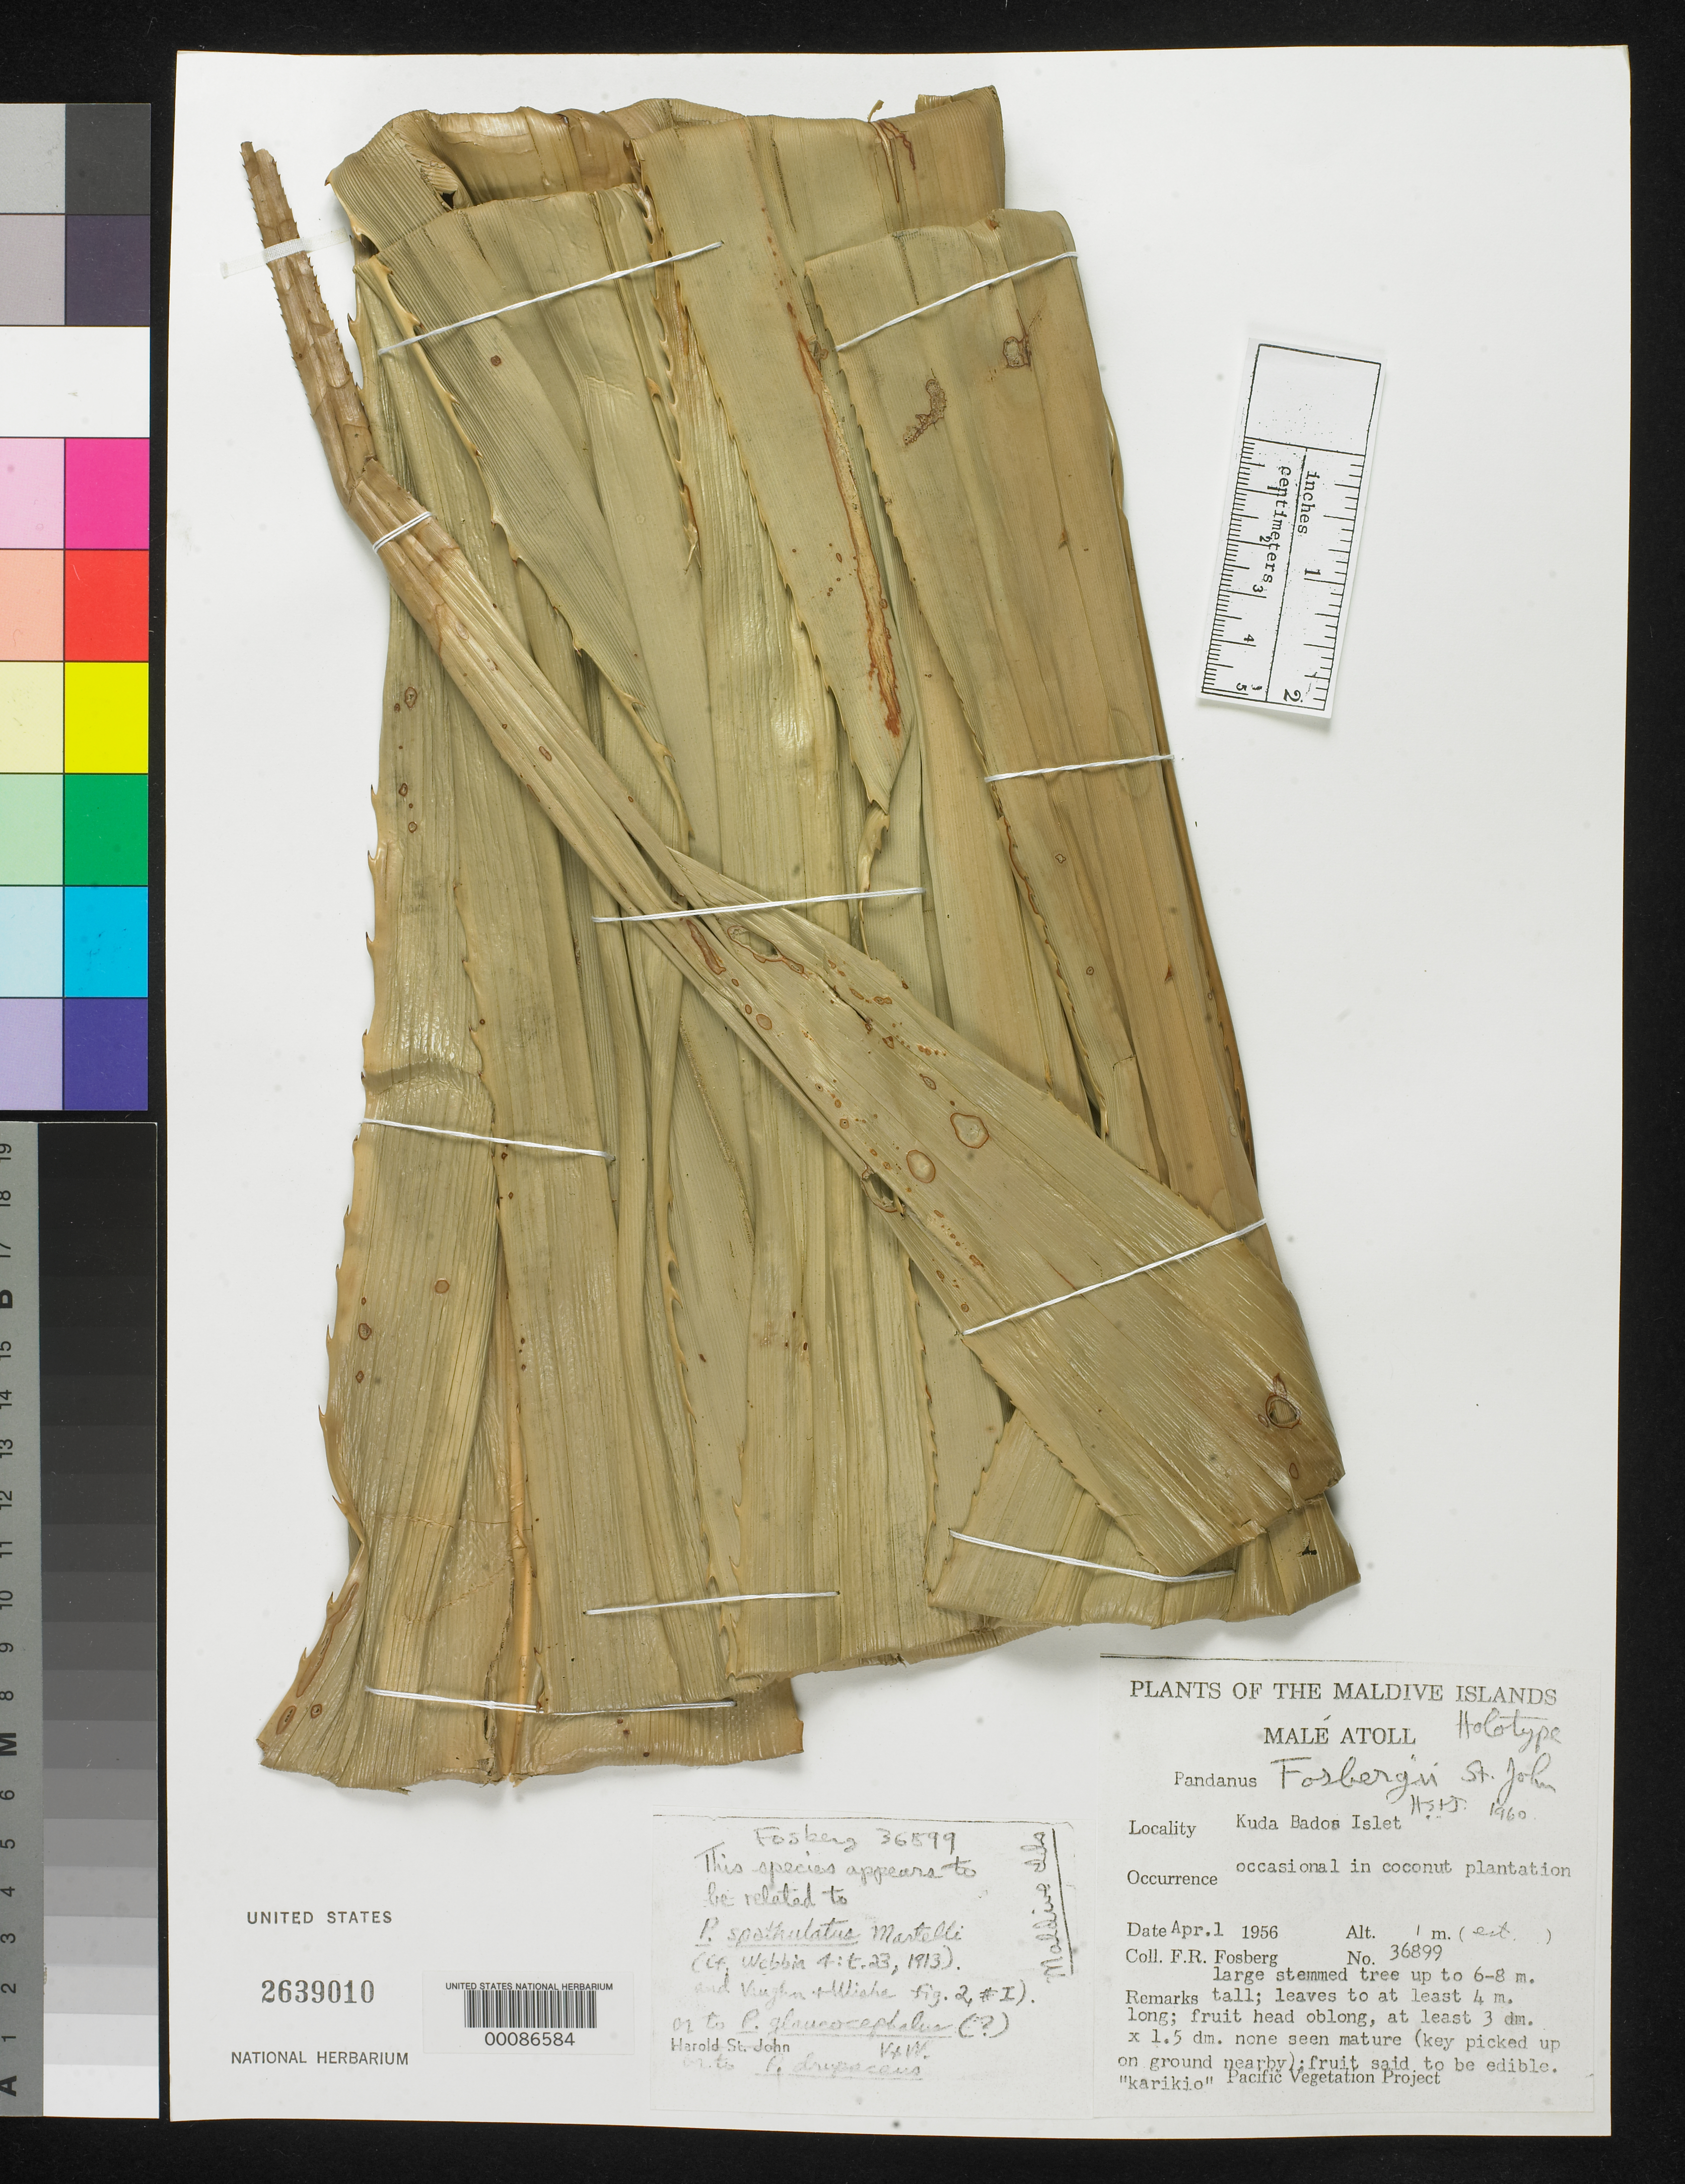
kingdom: Plantae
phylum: Tracheophyta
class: Liliopsida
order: Pandanales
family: Pandanaceae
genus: Pandanus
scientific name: Pandanus fosbergii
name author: H. St. John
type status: Isotype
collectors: F. R. Fosberg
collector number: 36899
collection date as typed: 01 Apr 1956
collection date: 1956-04-01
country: Maldive Islands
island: Kuda Bados Islet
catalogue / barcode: US 2639010